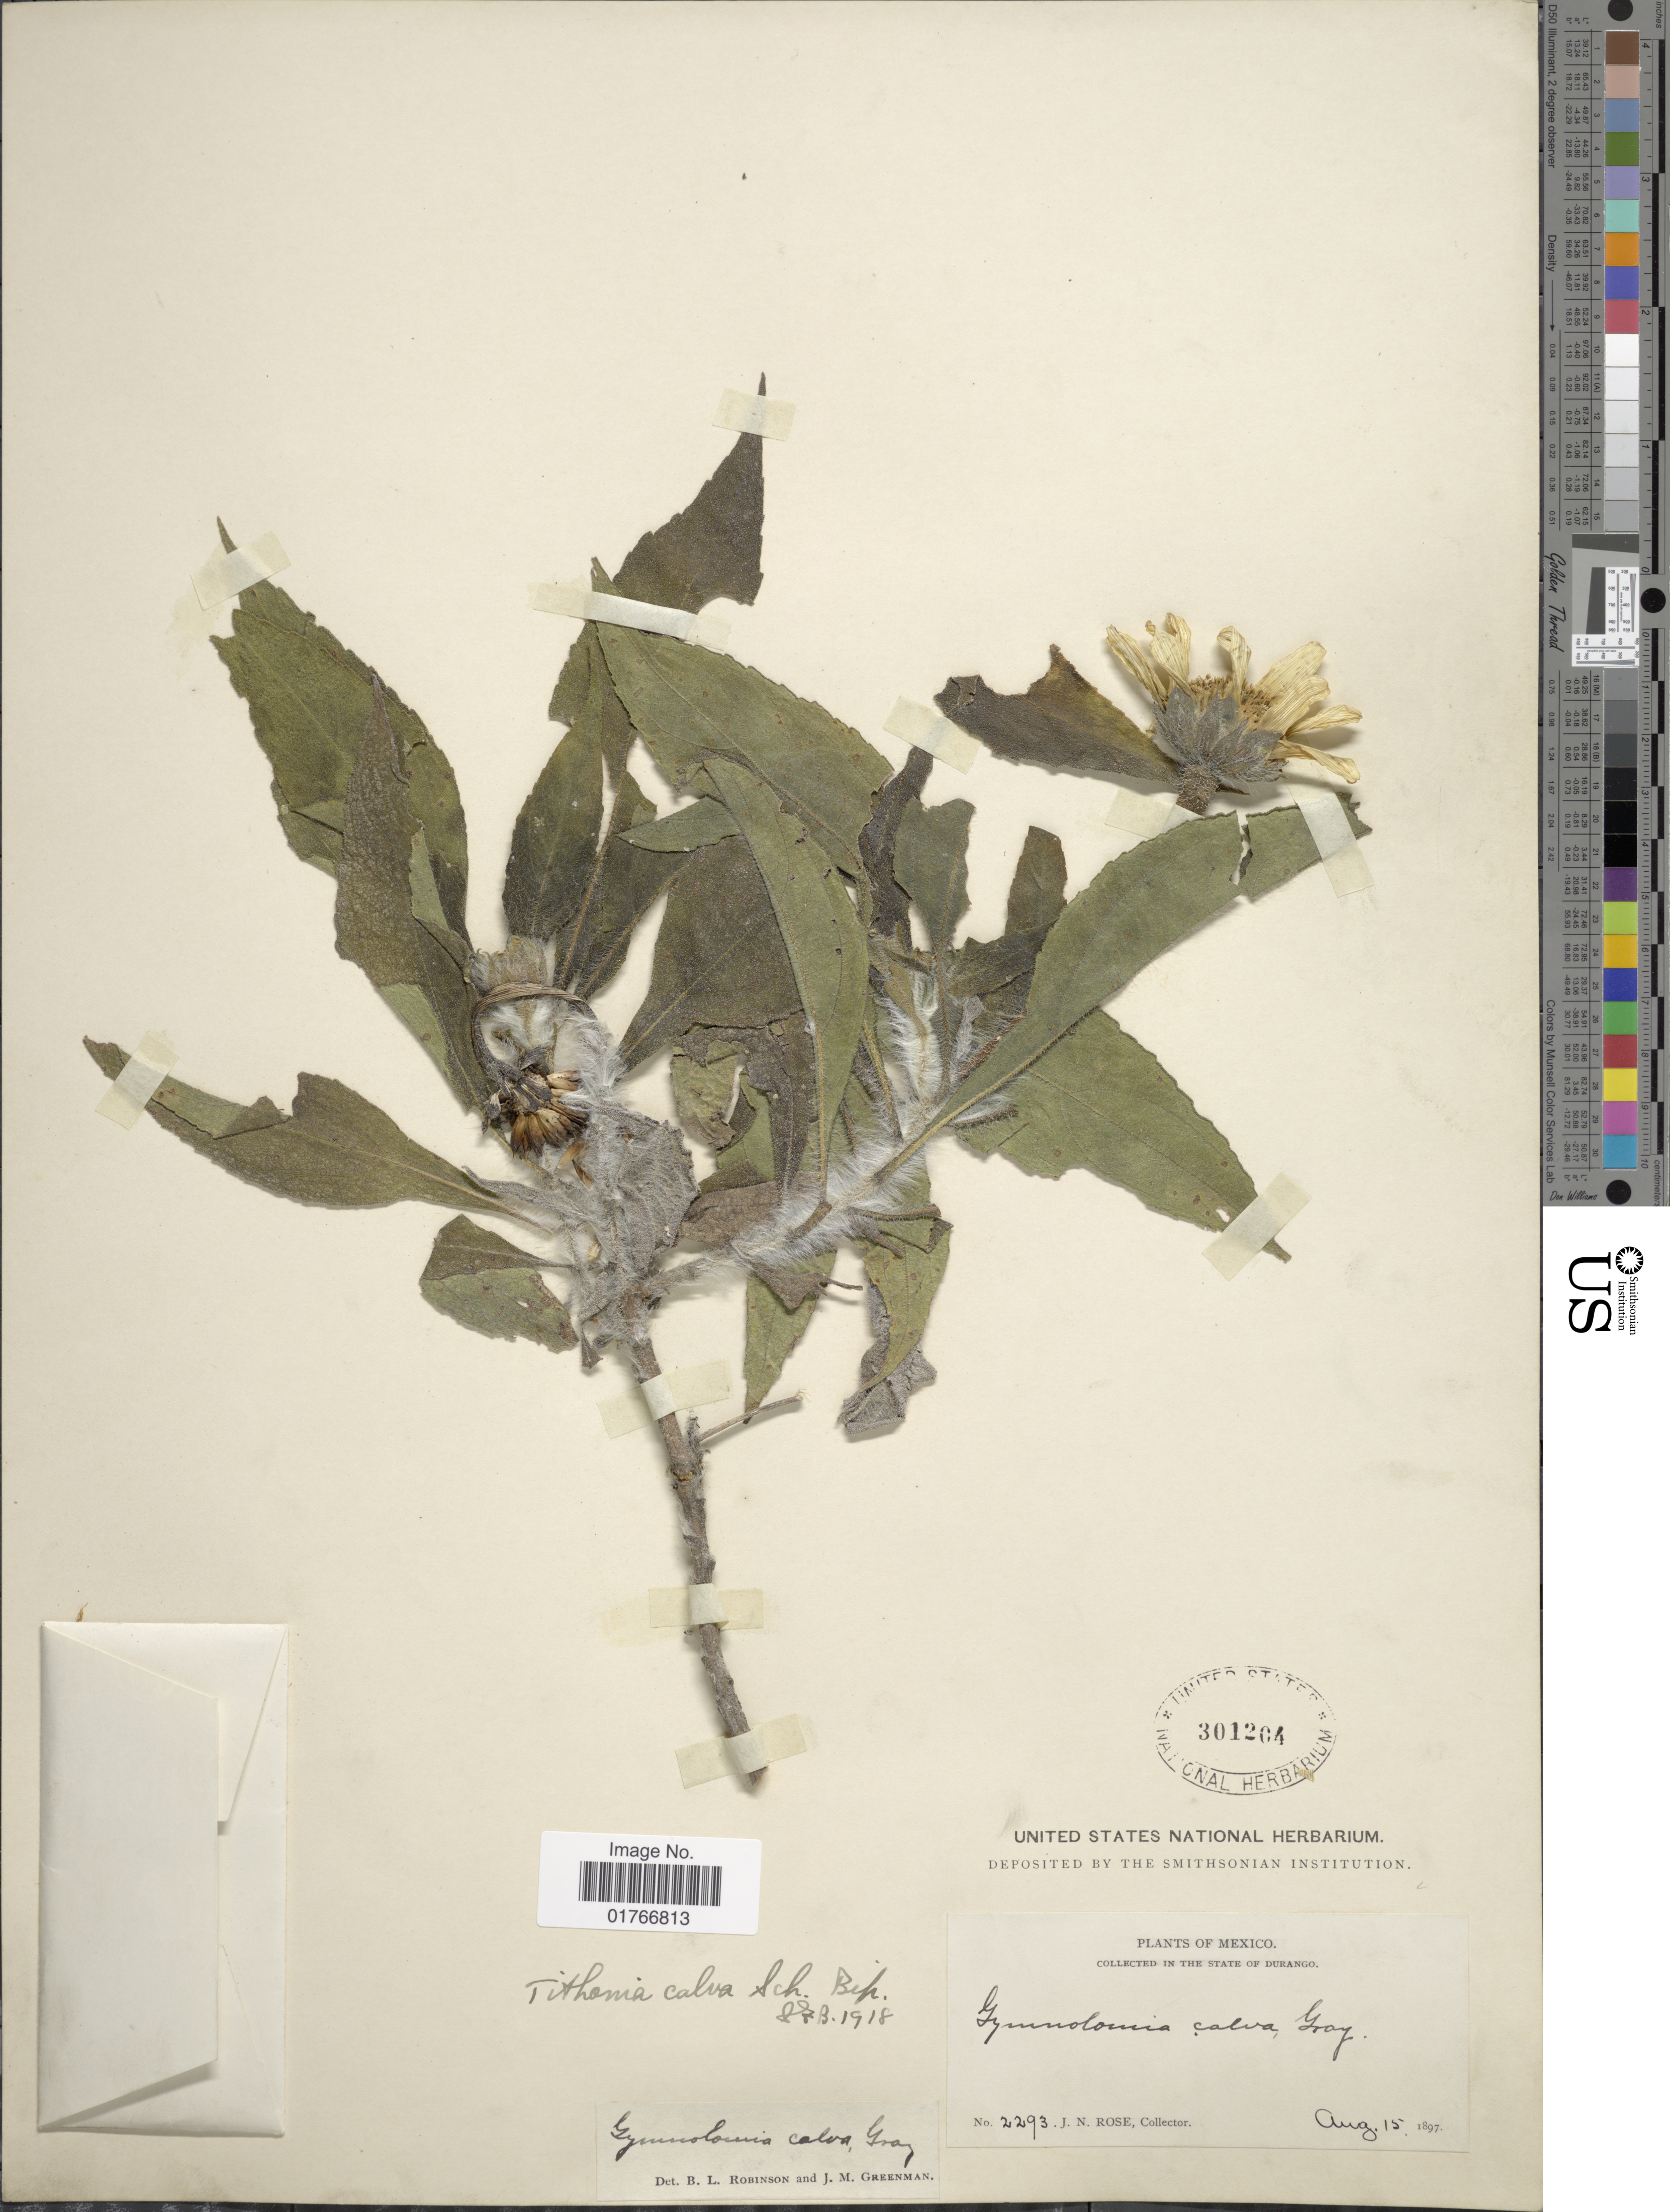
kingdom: Plantae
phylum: Tracheophyta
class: Magnoliopsida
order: Asterales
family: Asteraceae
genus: Tithonia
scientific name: Tithonia calva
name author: Sch. Bip.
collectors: J. N. Rose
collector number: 293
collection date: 1897-08-15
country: Mexico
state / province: Durango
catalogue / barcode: US 301204